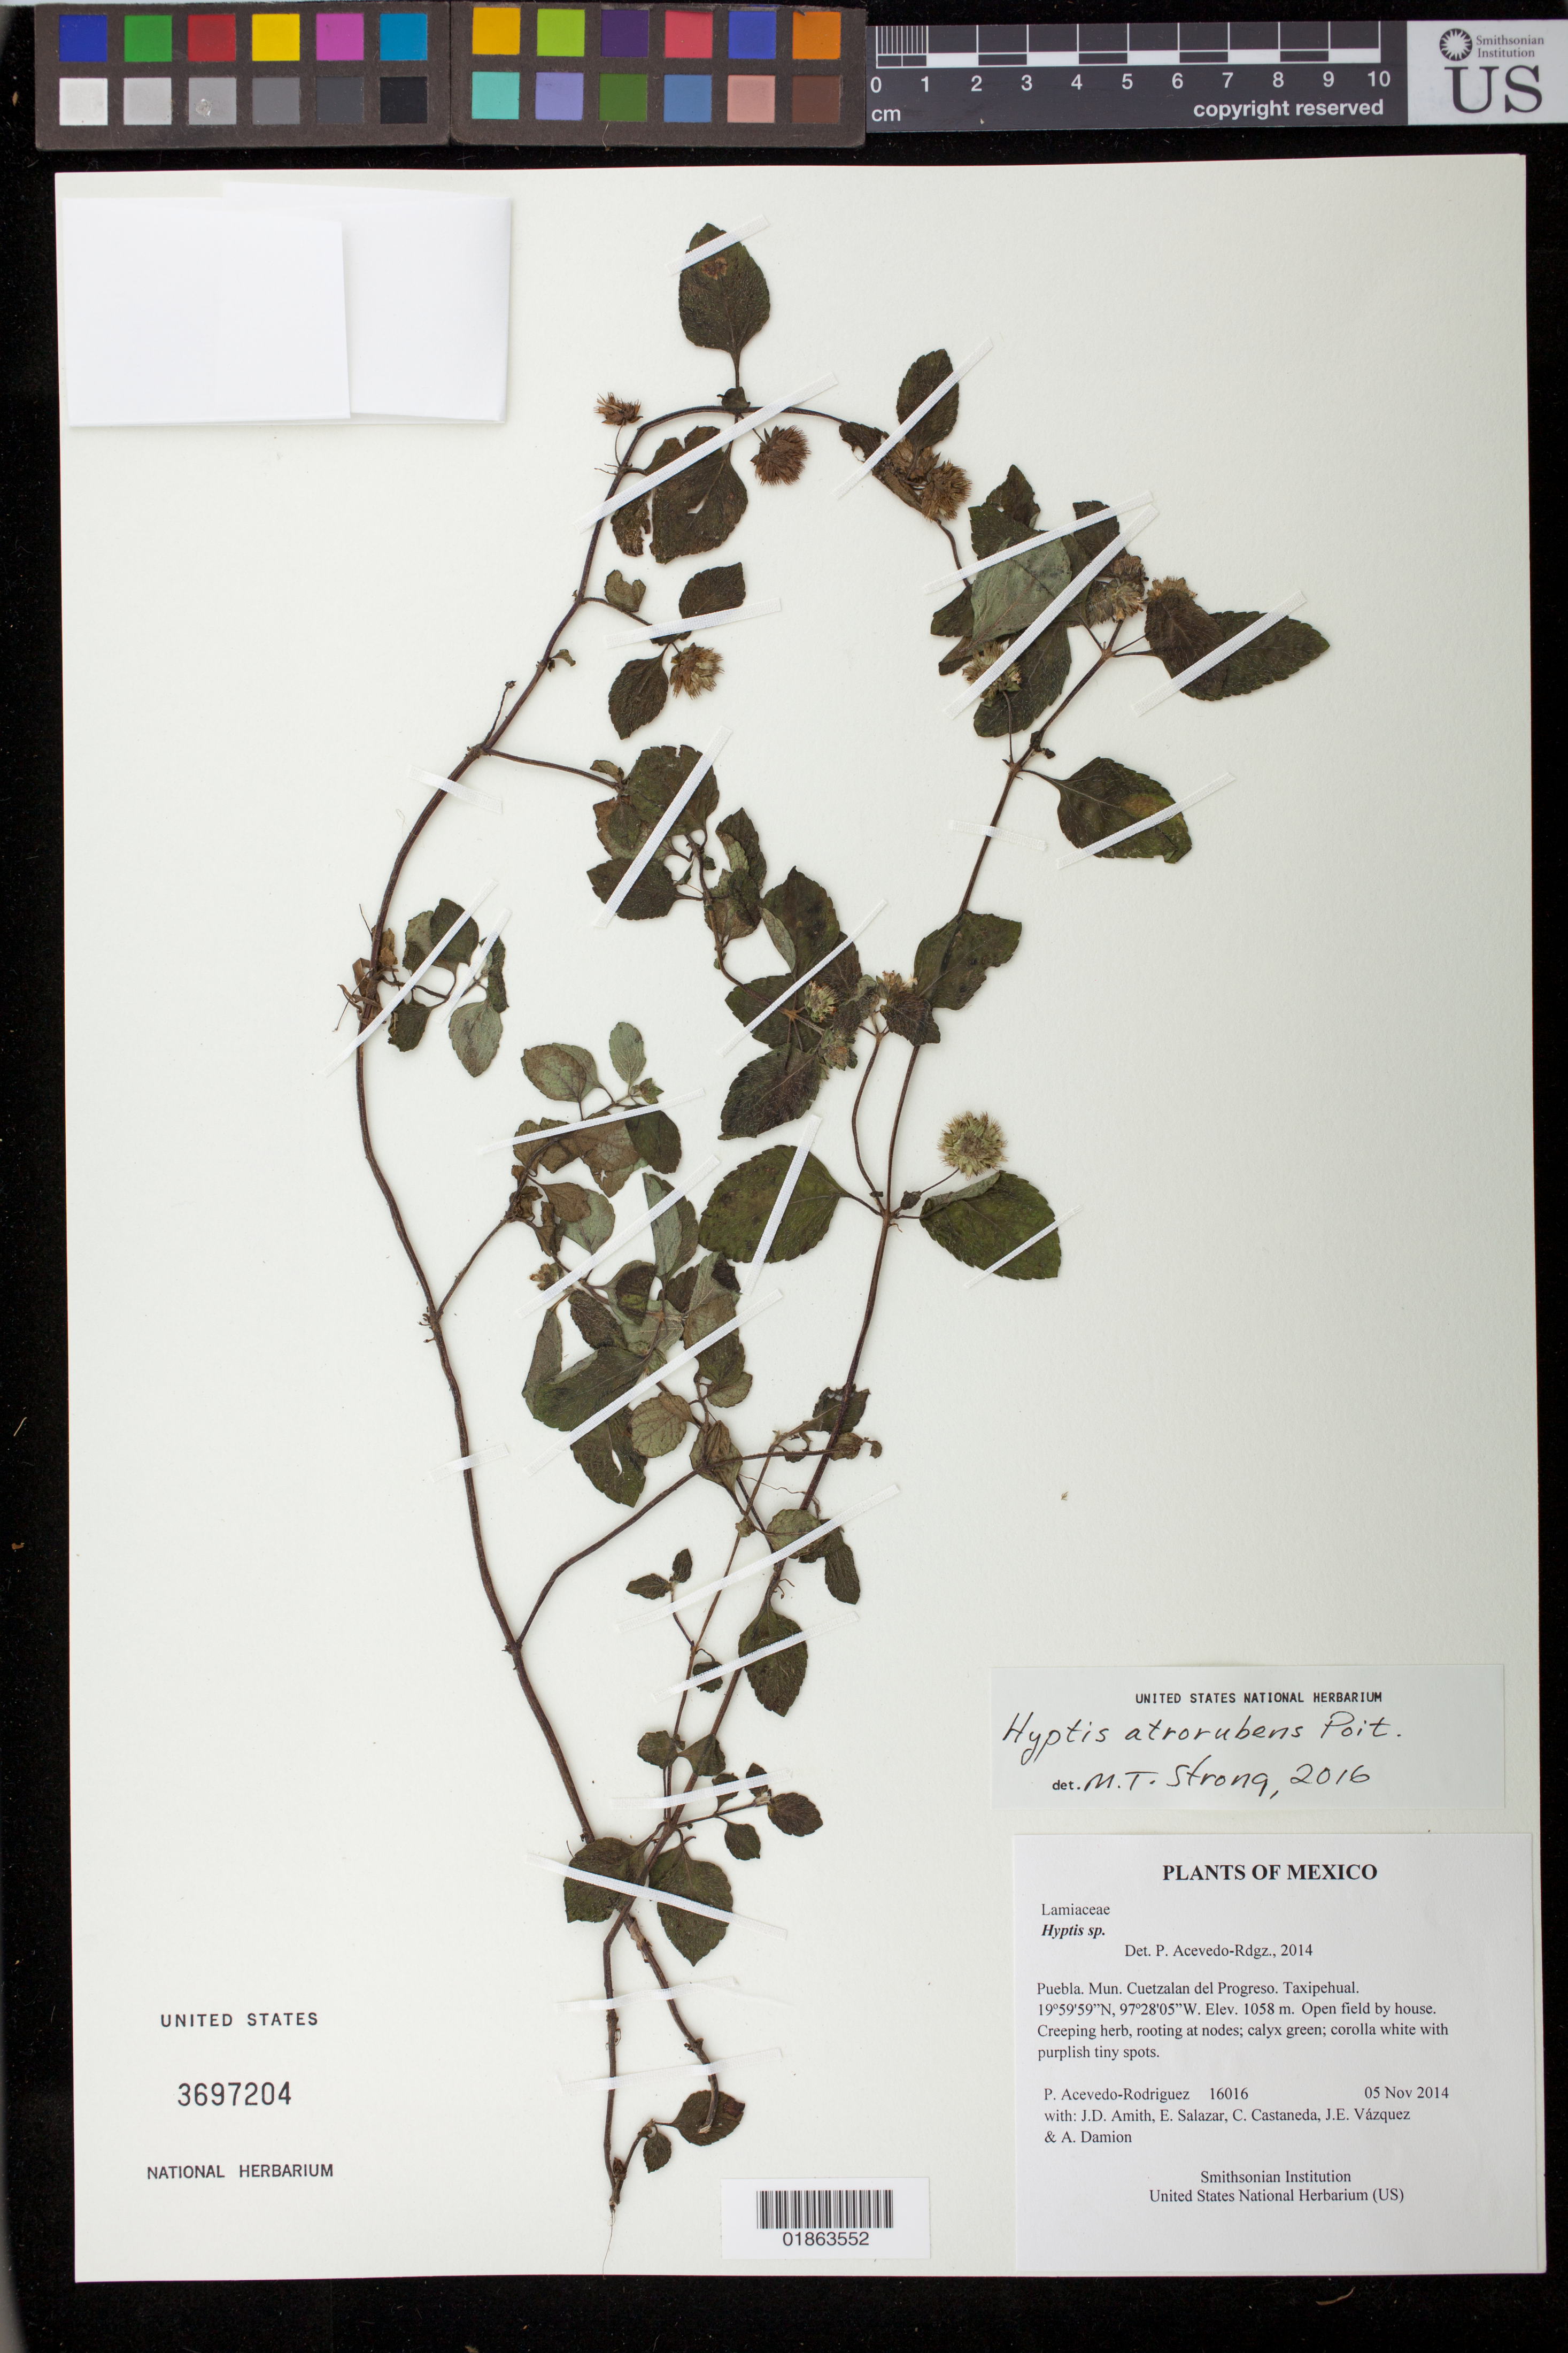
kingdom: Plantae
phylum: Tracheophyta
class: Magnoliopsida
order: Lamiales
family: Lamiaceae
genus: Hyptis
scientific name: Hyptis atrorubens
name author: Poit.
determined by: Strong, Mark T., (BOT), Smithsonian Institution - National Museum of Natural History (UNITED STATES)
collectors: P. Acevedo-Rodr., J. D. Amith, E. Salazar, C. Castaneda, J. E. Vázquez & A. Damion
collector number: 16016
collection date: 2014-11-05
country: Mexico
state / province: Puebla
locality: Mun. Cuetzalan del Progreso. Taxipehual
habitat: Open field by house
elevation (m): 1058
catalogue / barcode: US 3697204